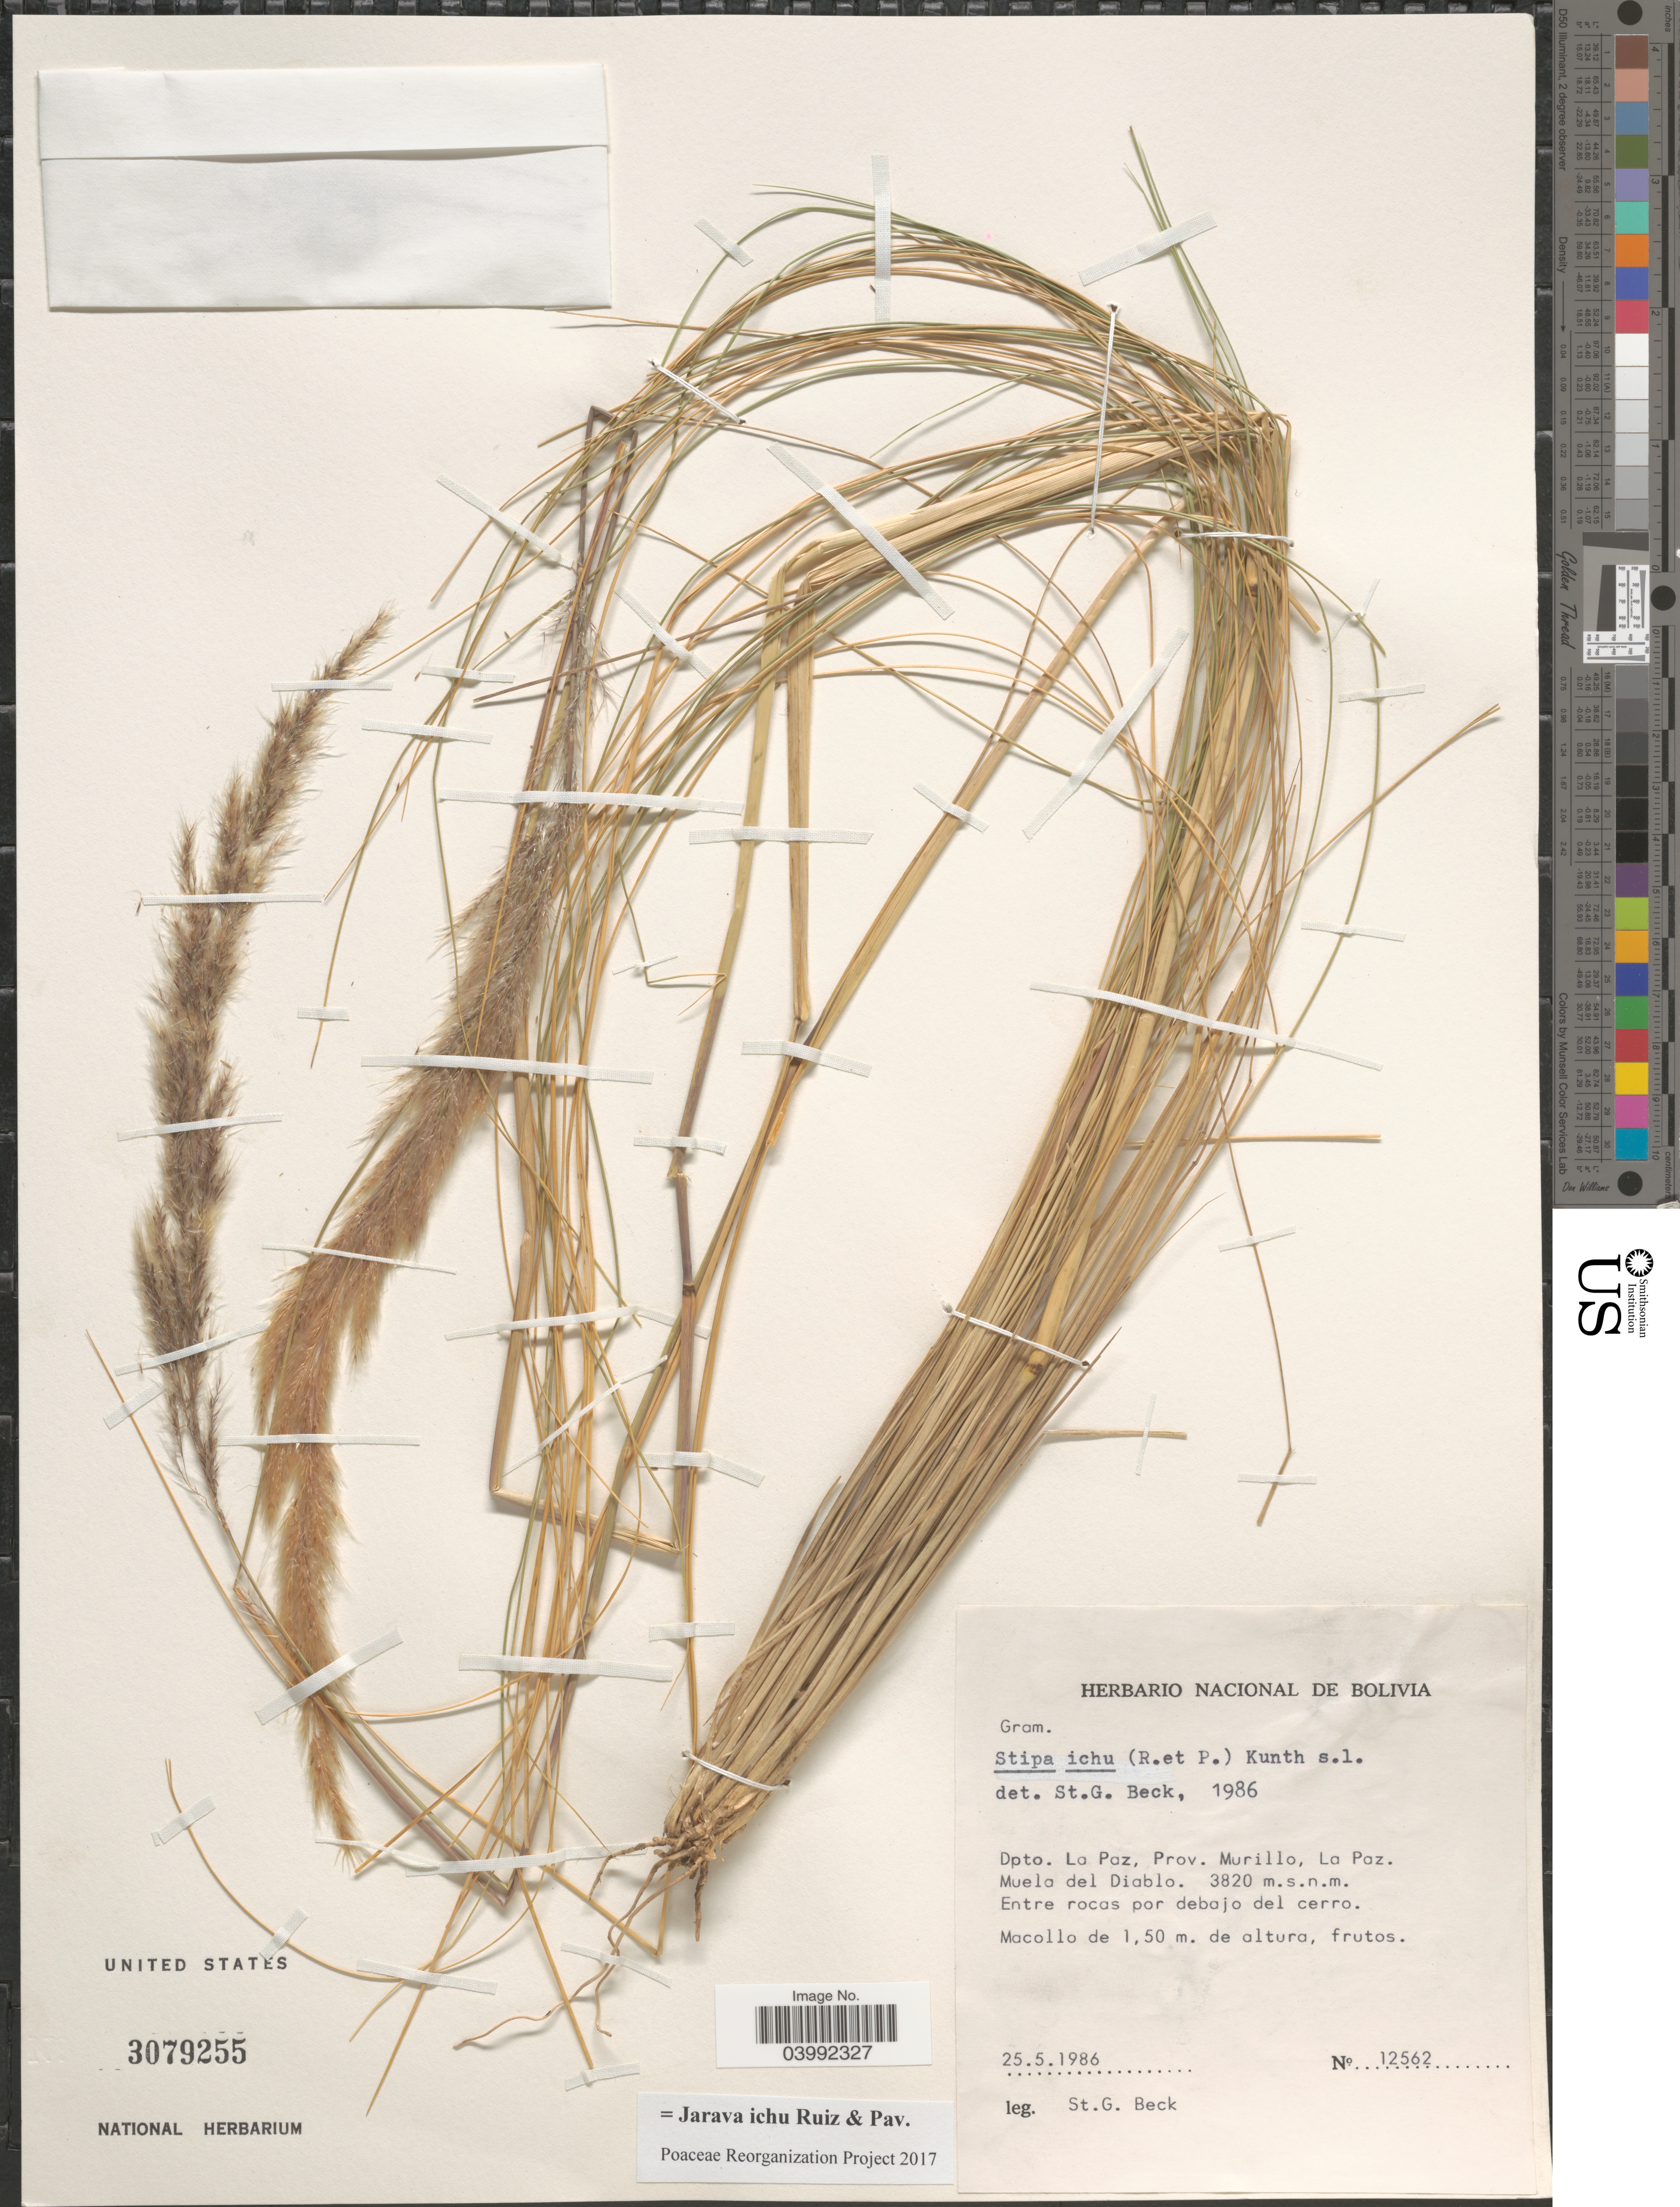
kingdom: Plantae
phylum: Tracheophyta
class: Liliopsida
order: Poales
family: Poaceae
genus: Jarava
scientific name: Jarava ichu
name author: Ruiz & Pav.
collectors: S. G. Beck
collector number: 12562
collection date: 1986-05-25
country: Bolivia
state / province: La Paz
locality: Dpto. La Paz, Prov. Murillo, La Paz. Muela del Diablo.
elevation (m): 3820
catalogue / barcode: US 3079255